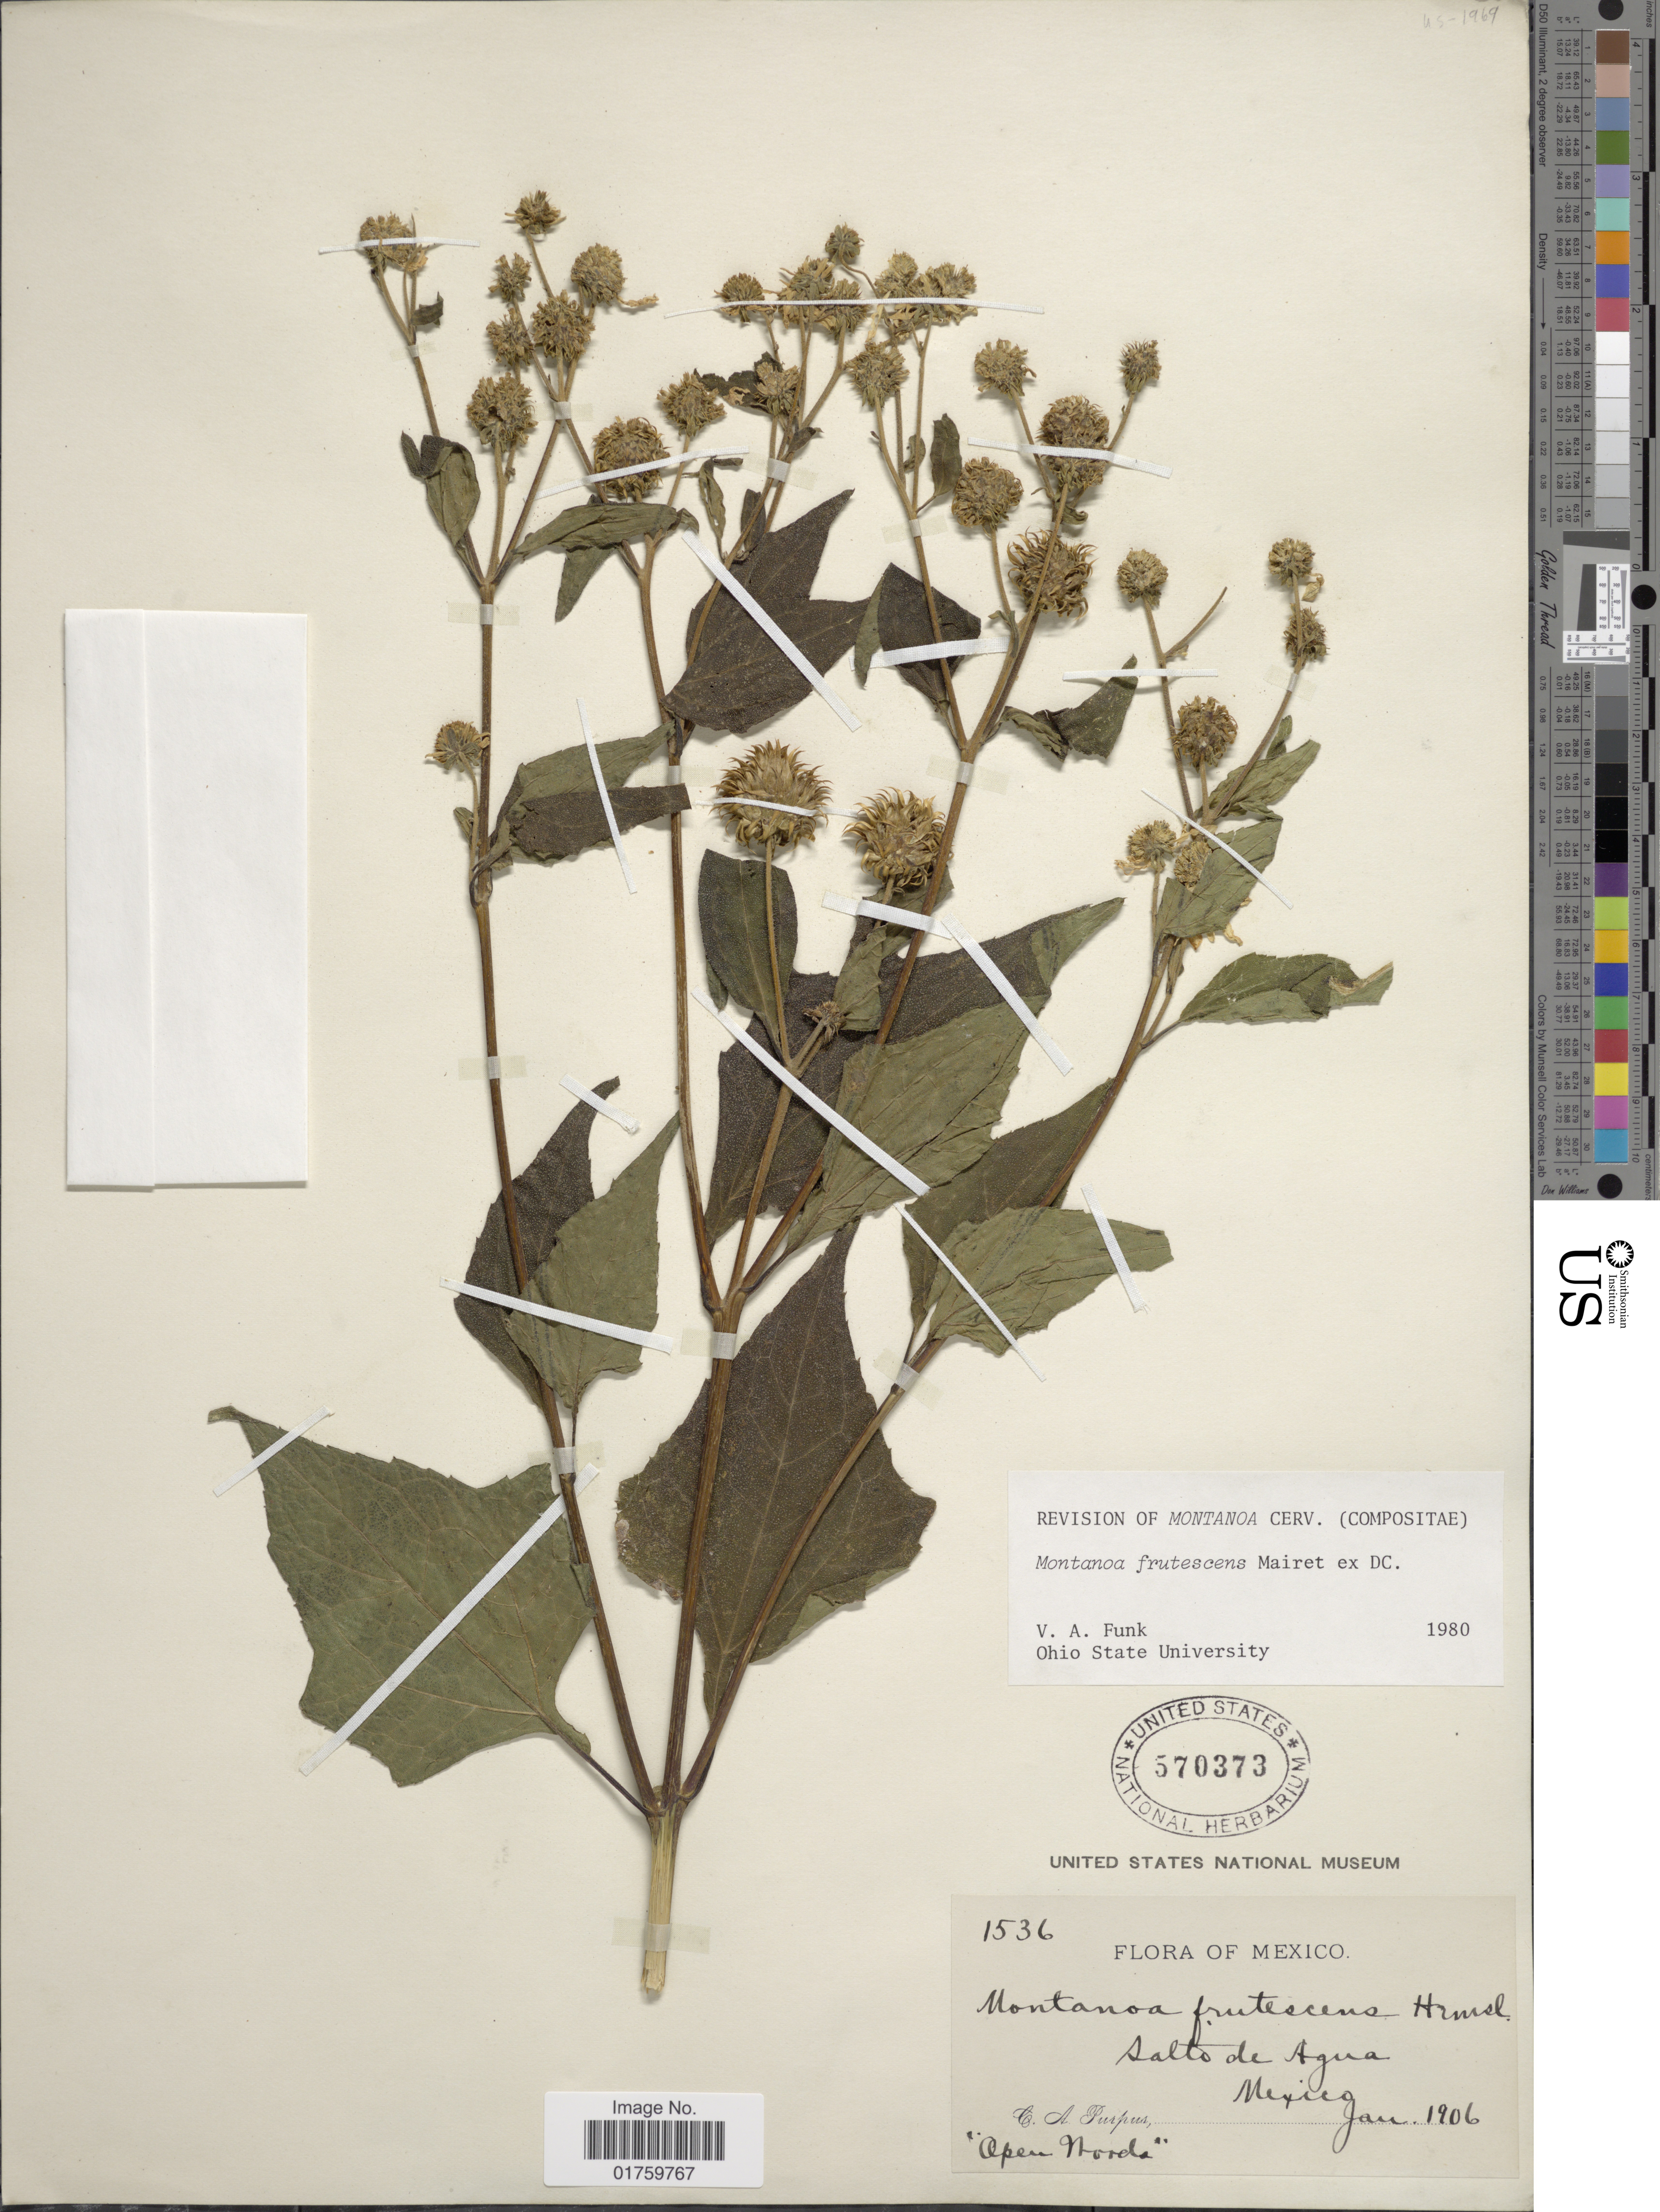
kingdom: Plantae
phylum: Tracheophyta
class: Magnoliopsida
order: Asterales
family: Asteraceae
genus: Montanoa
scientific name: Montanoa frutescens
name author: Mairet ex DC.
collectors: C. A. Purpus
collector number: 1536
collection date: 1906-01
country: Mexico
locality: Salto de Agua.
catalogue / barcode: US 570373